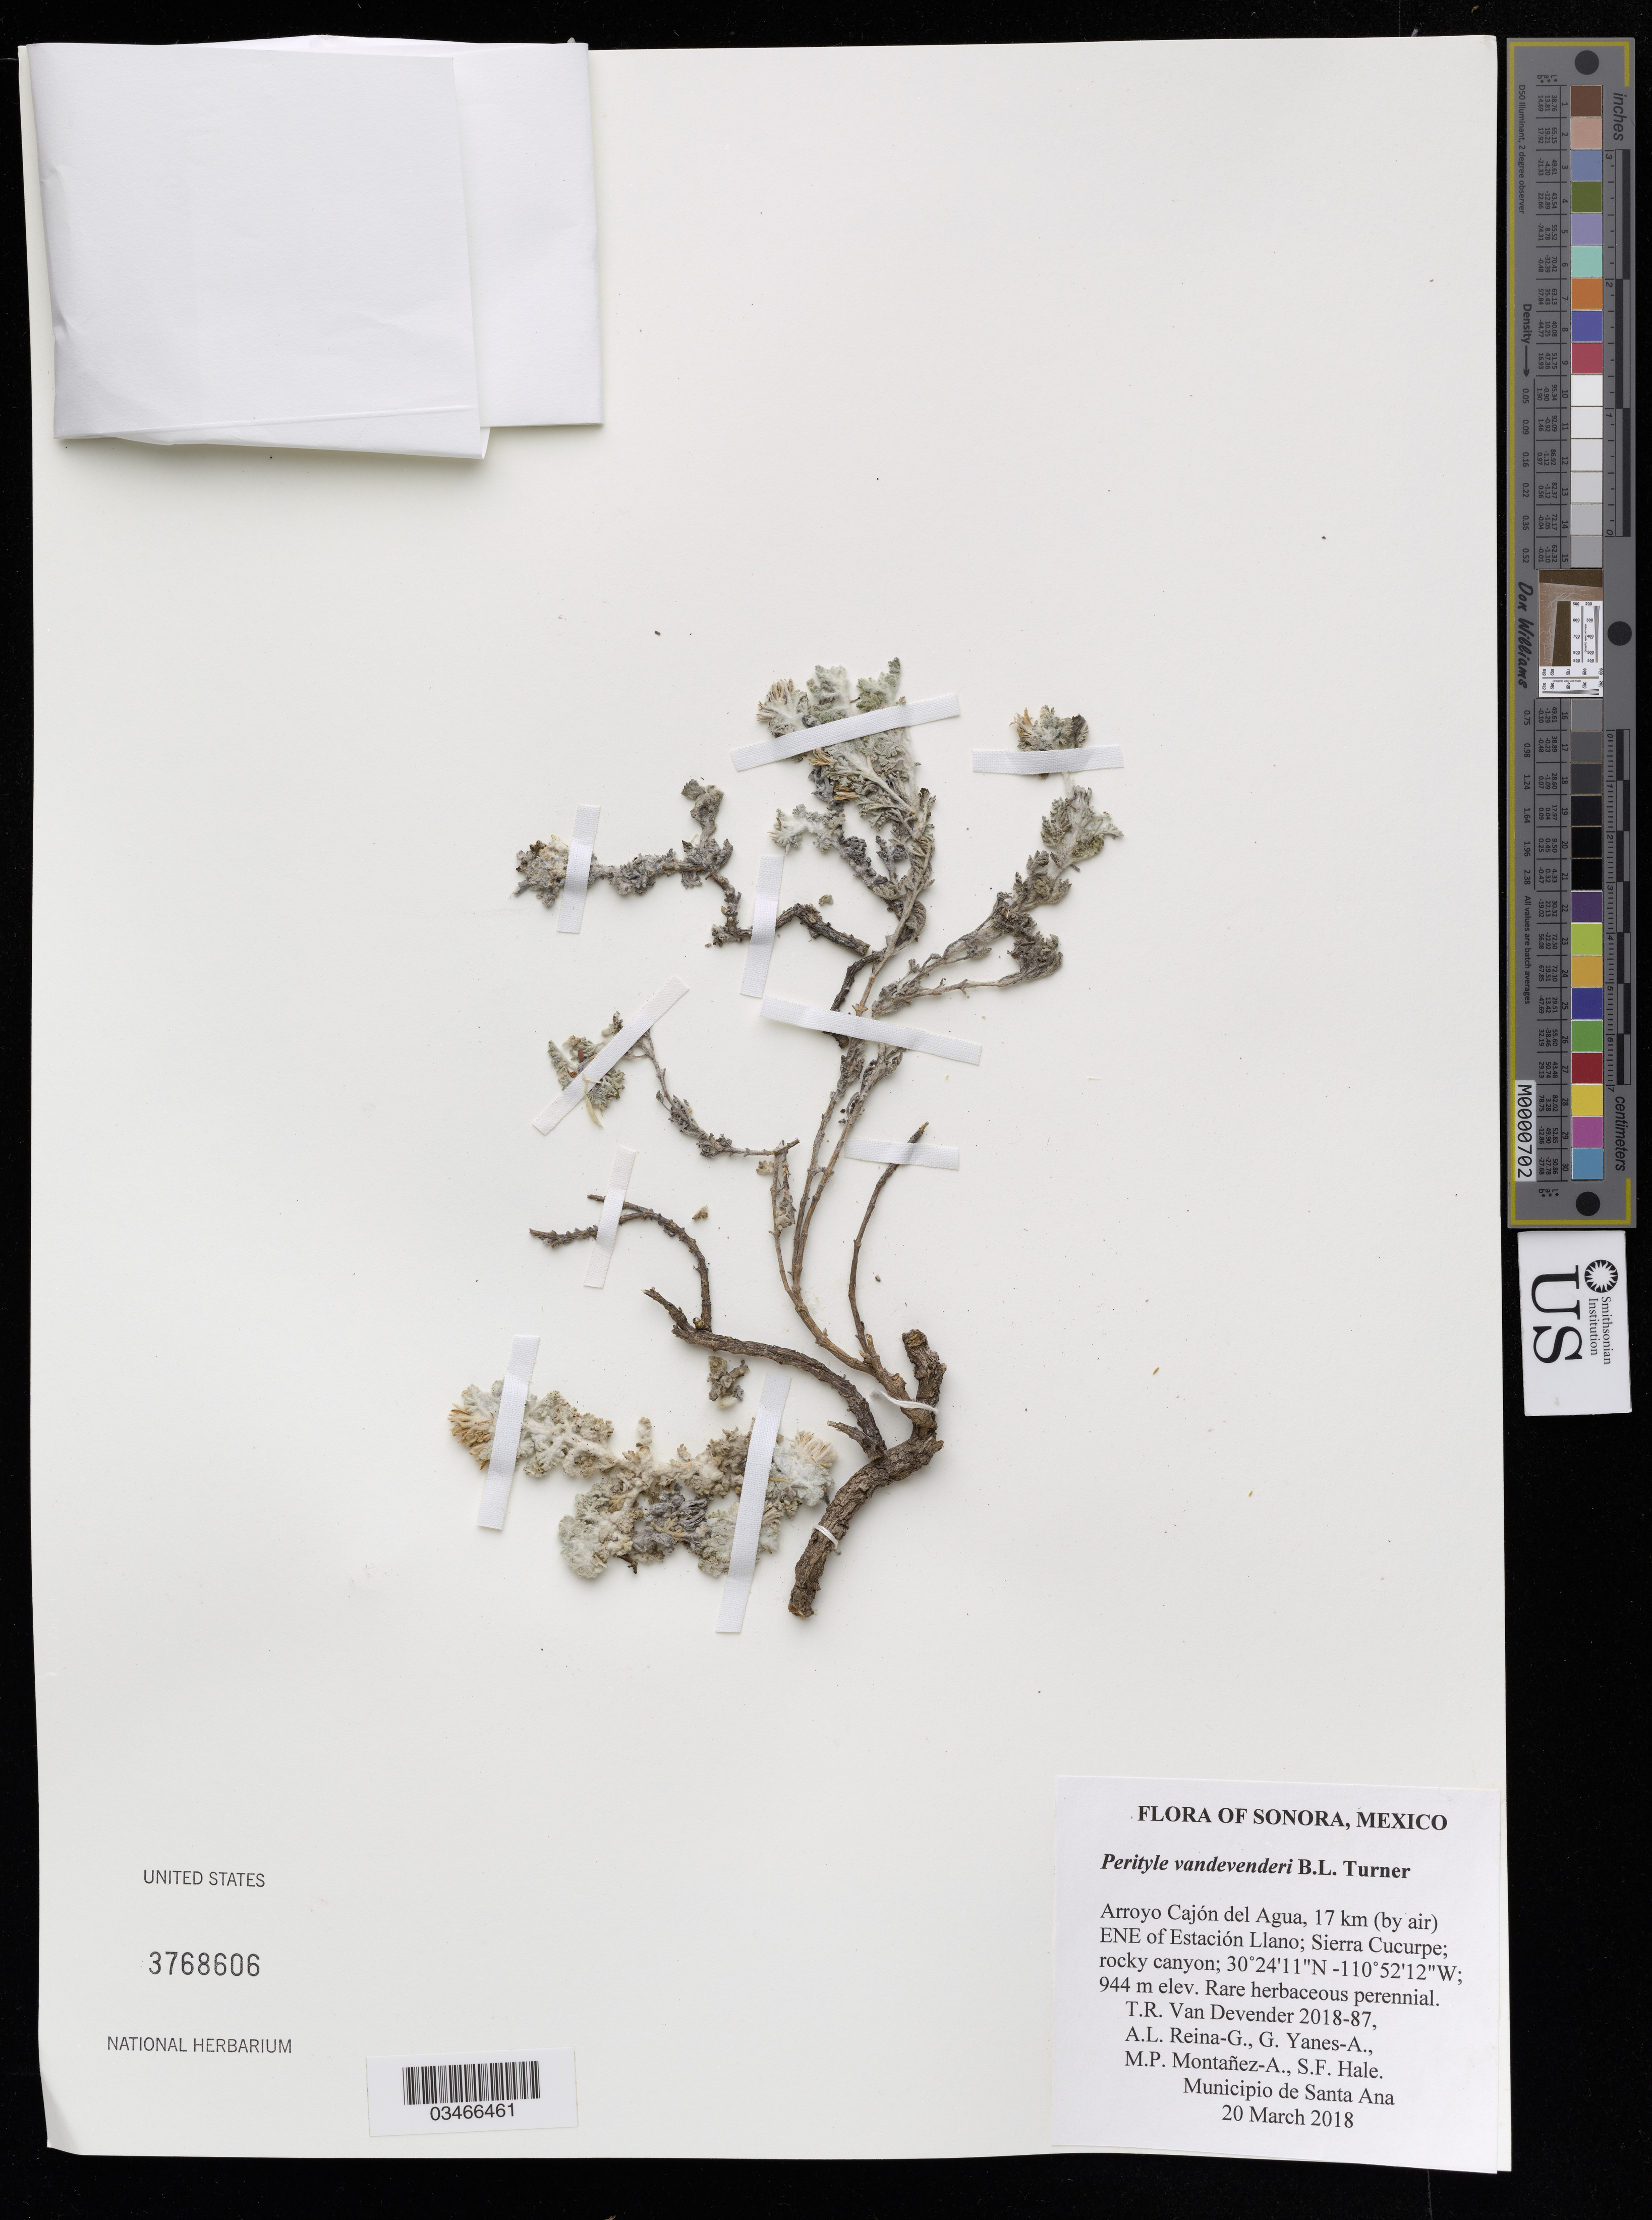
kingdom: Plantae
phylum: Tracheophyta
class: Magnoliopsida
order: Asterales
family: Asteraceae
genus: Perityle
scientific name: Perityle vandevenderi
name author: B.L. Turner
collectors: T. R. Van Devender, A. L. Reina G. & G. Yanes-A.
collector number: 2018-87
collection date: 2018-03-20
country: Mexico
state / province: Sonora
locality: Arroyo Cajón del Agua, 17 km (by air) ENE of Estación Llano; Sierra Cucurpe; rocky canyon.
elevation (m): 944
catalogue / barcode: US 3768606